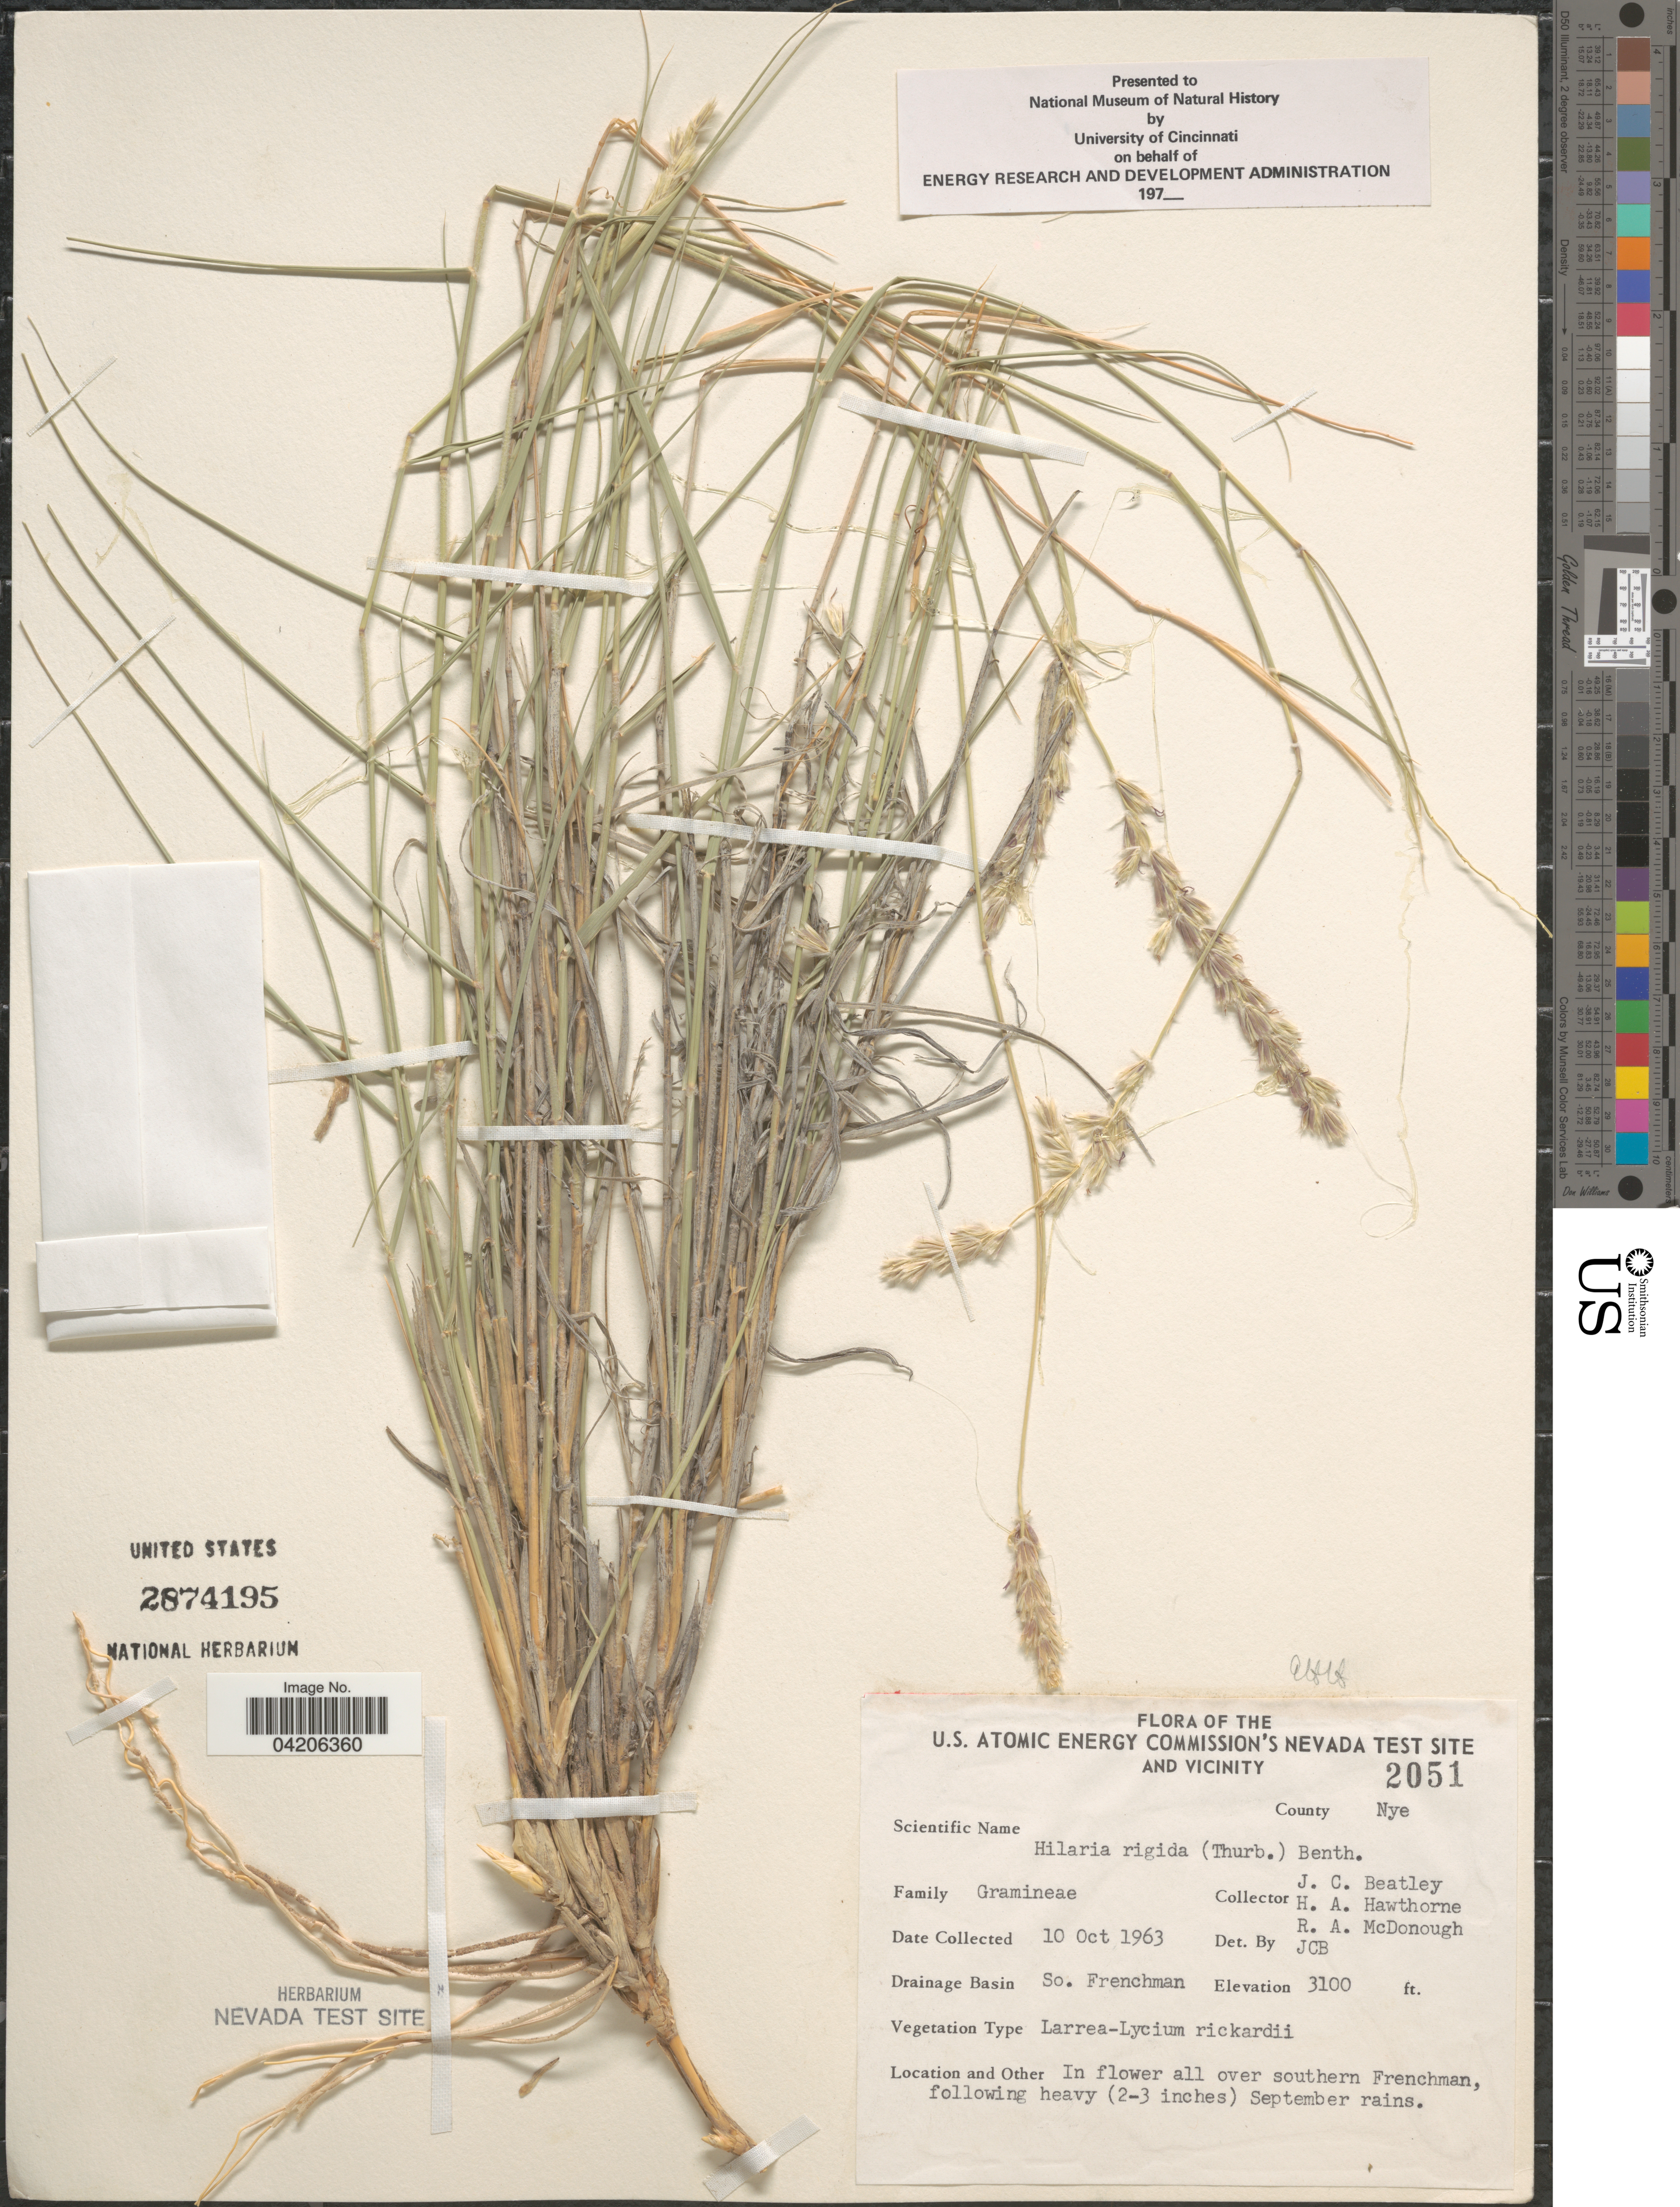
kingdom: Plantae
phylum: Tracheophyta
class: Liliopsida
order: Poales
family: Poaceae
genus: Hilaria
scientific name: Hilaria rigida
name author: (Thurb.) Benth. ex Scribn.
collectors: J. C. Beatley, H. Hawthorne & R. McDonough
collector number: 2051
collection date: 1963-10-10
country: United States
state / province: Nevada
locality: The U.S. Atomic Energy Commission's Nevada Test site and vicinity. County Nye. So. Frenchman.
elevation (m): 945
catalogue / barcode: US 2874195